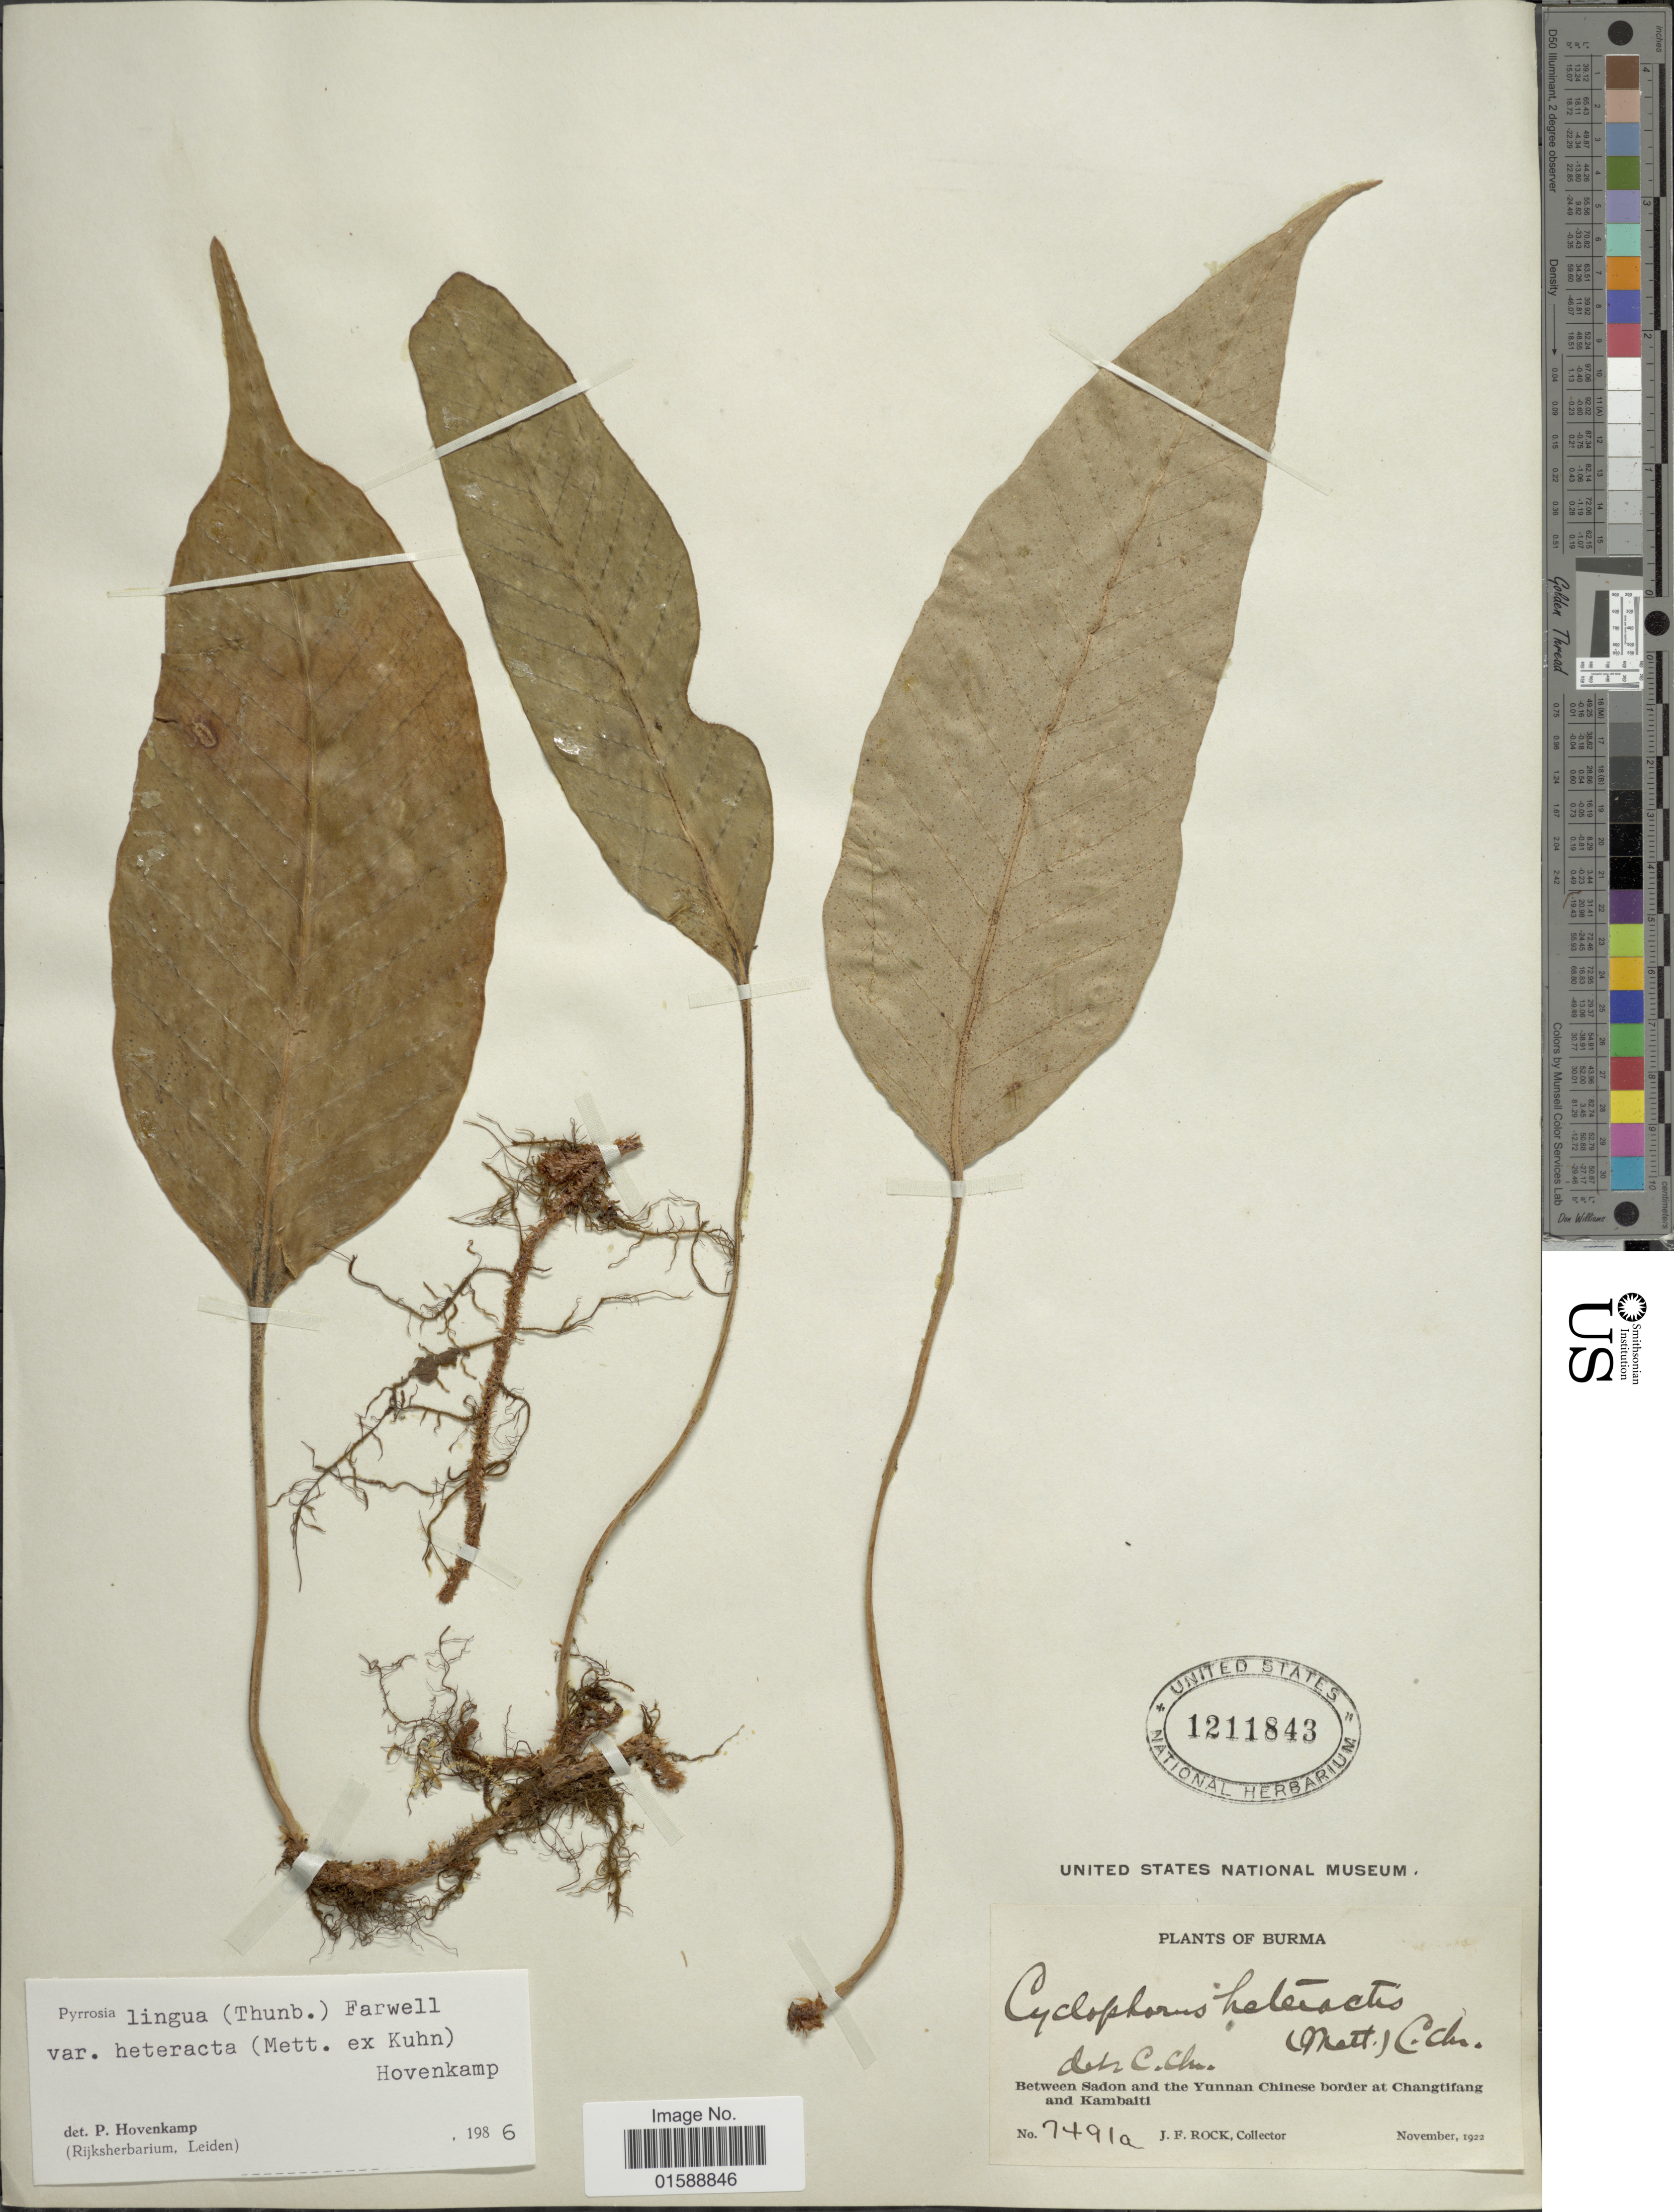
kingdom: Plantae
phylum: Tracheophyta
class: Polypodiopsida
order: Polypodiales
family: Polypodiaceae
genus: Pyrrosia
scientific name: Pyrrosia heteractis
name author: (Mett. ex Kuhn) Ching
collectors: J. Rock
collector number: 7491a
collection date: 1922-11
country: Myanmar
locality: Burma. Between Sadon and the Yunnan Chinese border at Changtifang and Kambaiti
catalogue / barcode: US 1211843